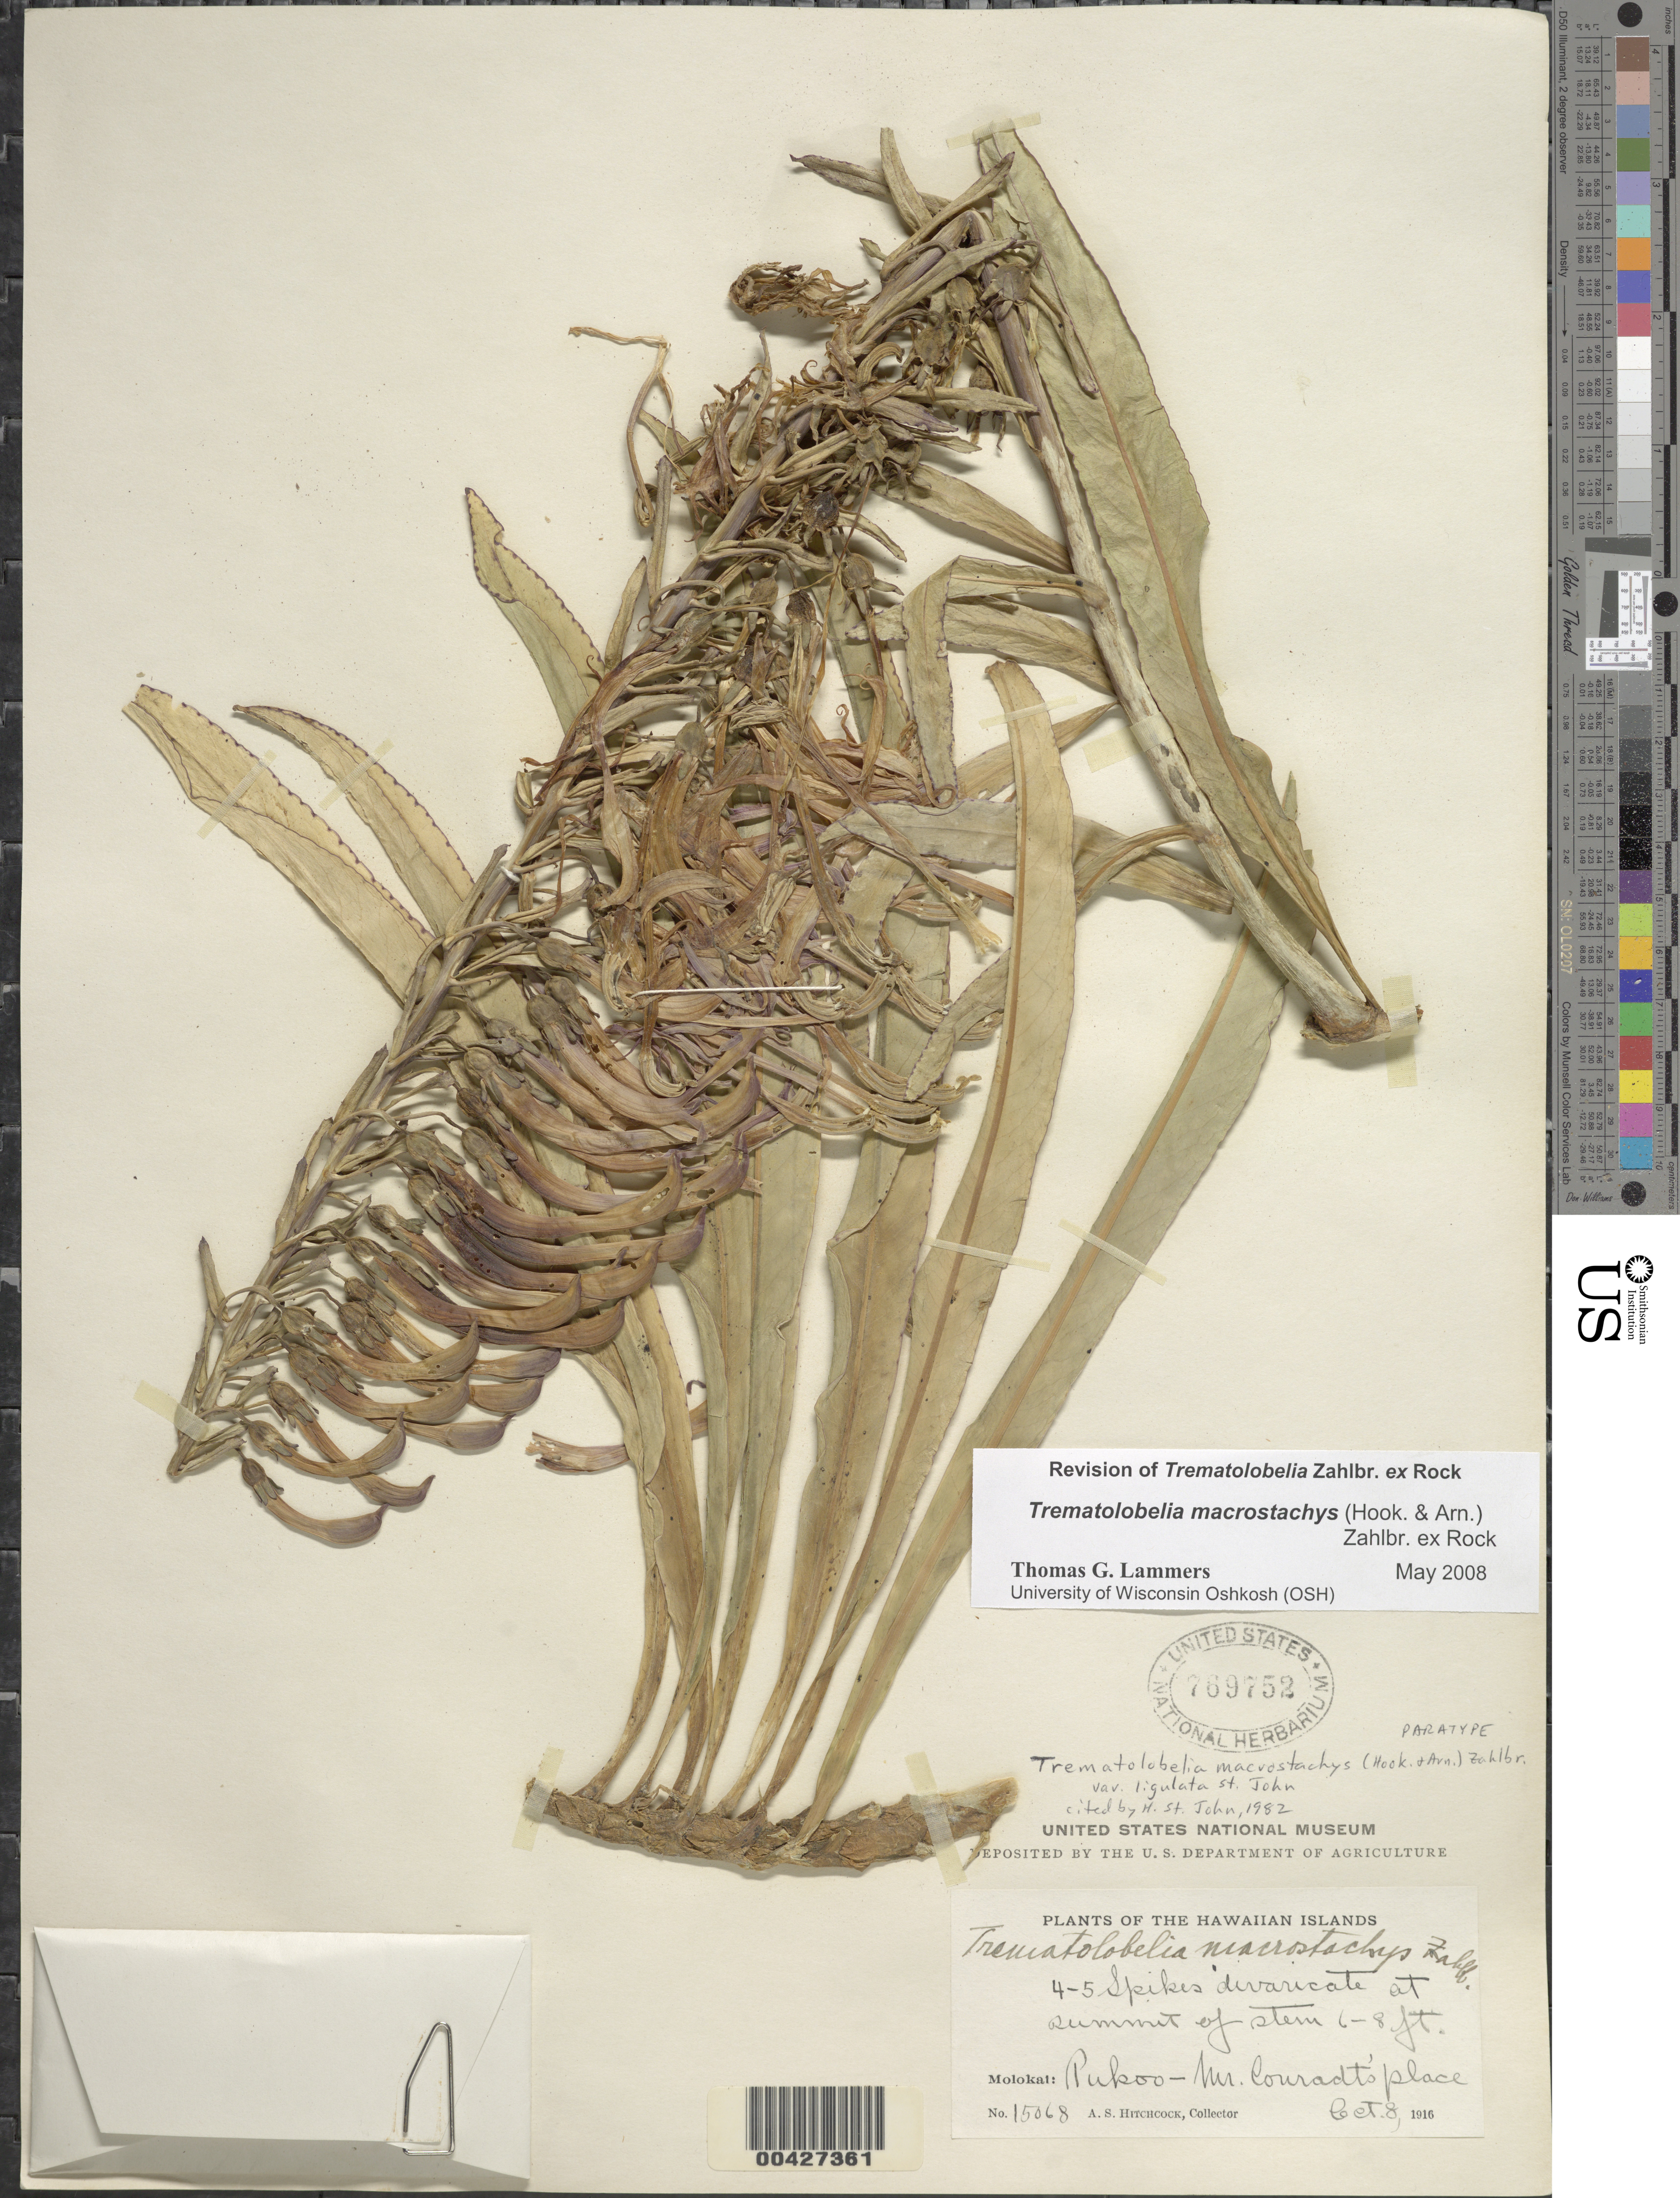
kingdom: Plantae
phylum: Tracheophyta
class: Magnoliopsida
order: Asterales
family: Campanulaceae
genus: Trematolobelia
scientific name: Trematolobelia macrostachys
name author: (Hook. & Arn.) Zahlbr. ex Rock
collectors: A. S. Hitchcock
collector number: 15068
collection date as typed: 8 Oct 1916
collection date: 1916-10-08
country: United States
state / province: Hawaii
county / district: Maui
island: Moloka'i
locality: Pukoo - Mr. Conradt's place.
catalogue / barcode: US 769752